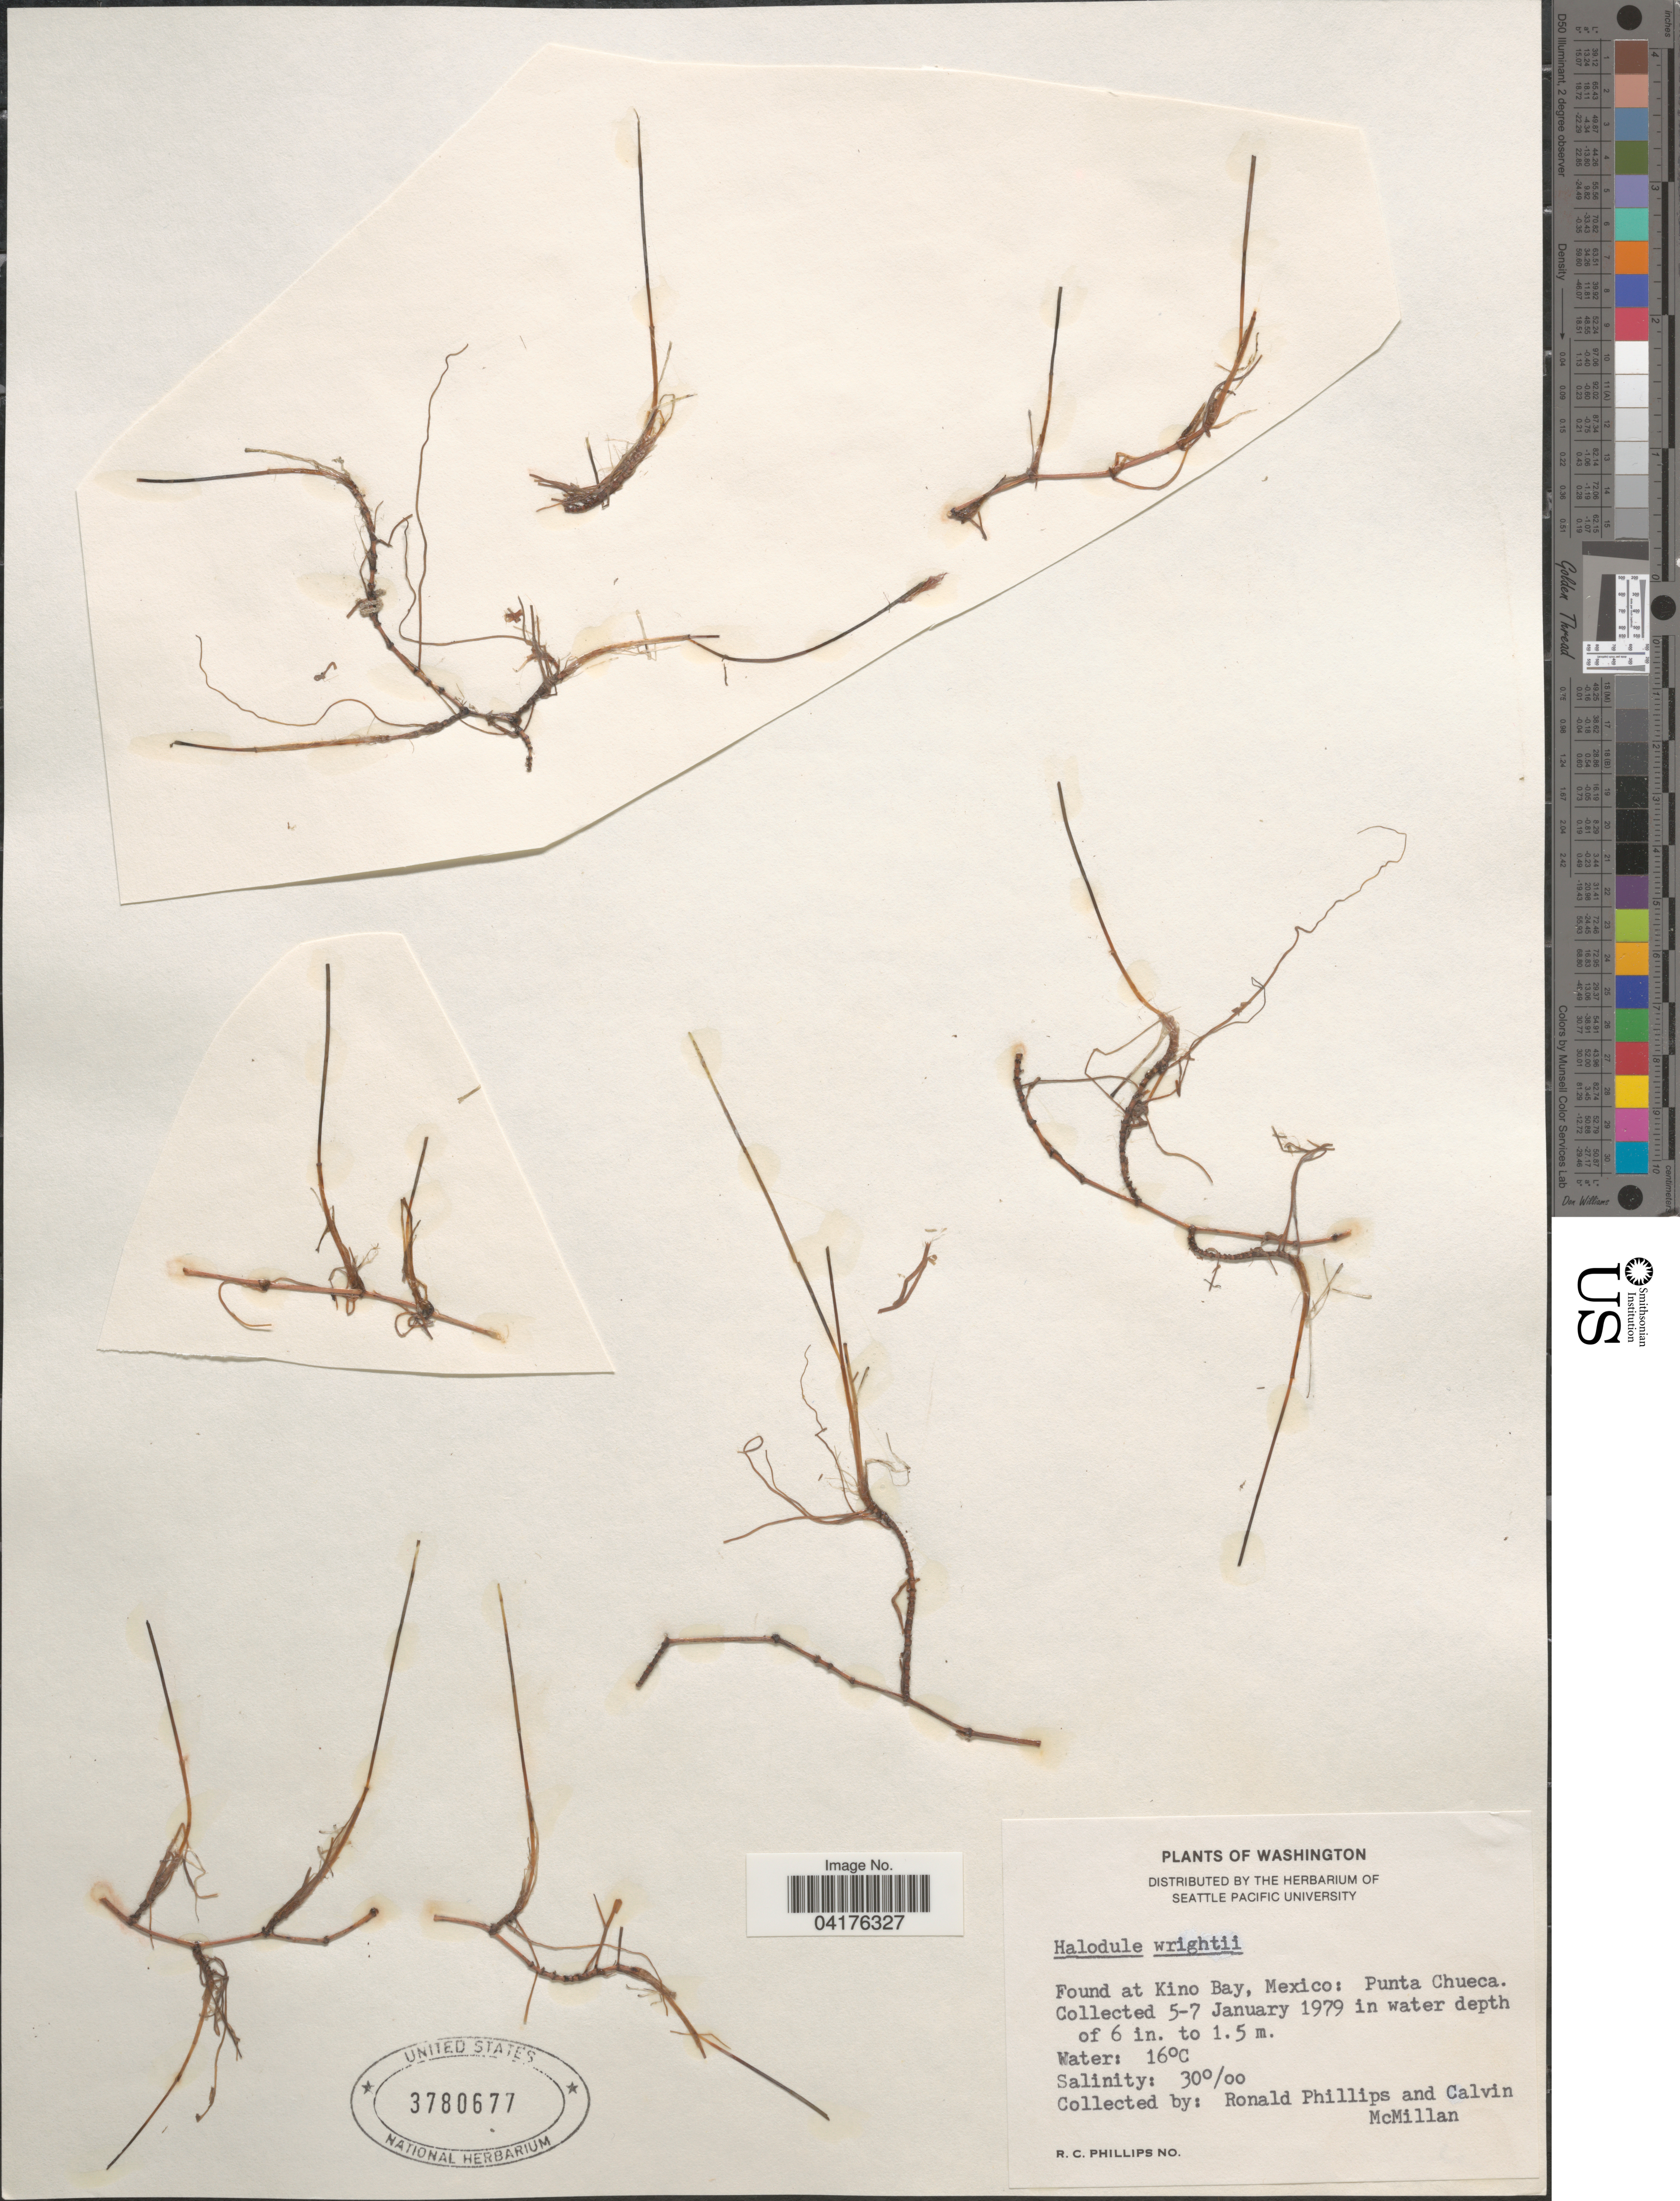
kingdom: Plantae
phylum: Tracheophyta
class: Liliopsida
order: Alismatales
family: Cymodoceaceae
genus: Halodule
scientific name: Halodule wrightii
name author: Asch.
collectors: R. C. Phillips & C. McMillan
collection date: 1979-01-05/1979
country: Mexico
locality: At Kino Bay, Mexico: Punta Chueca.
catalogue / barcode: US 3780677